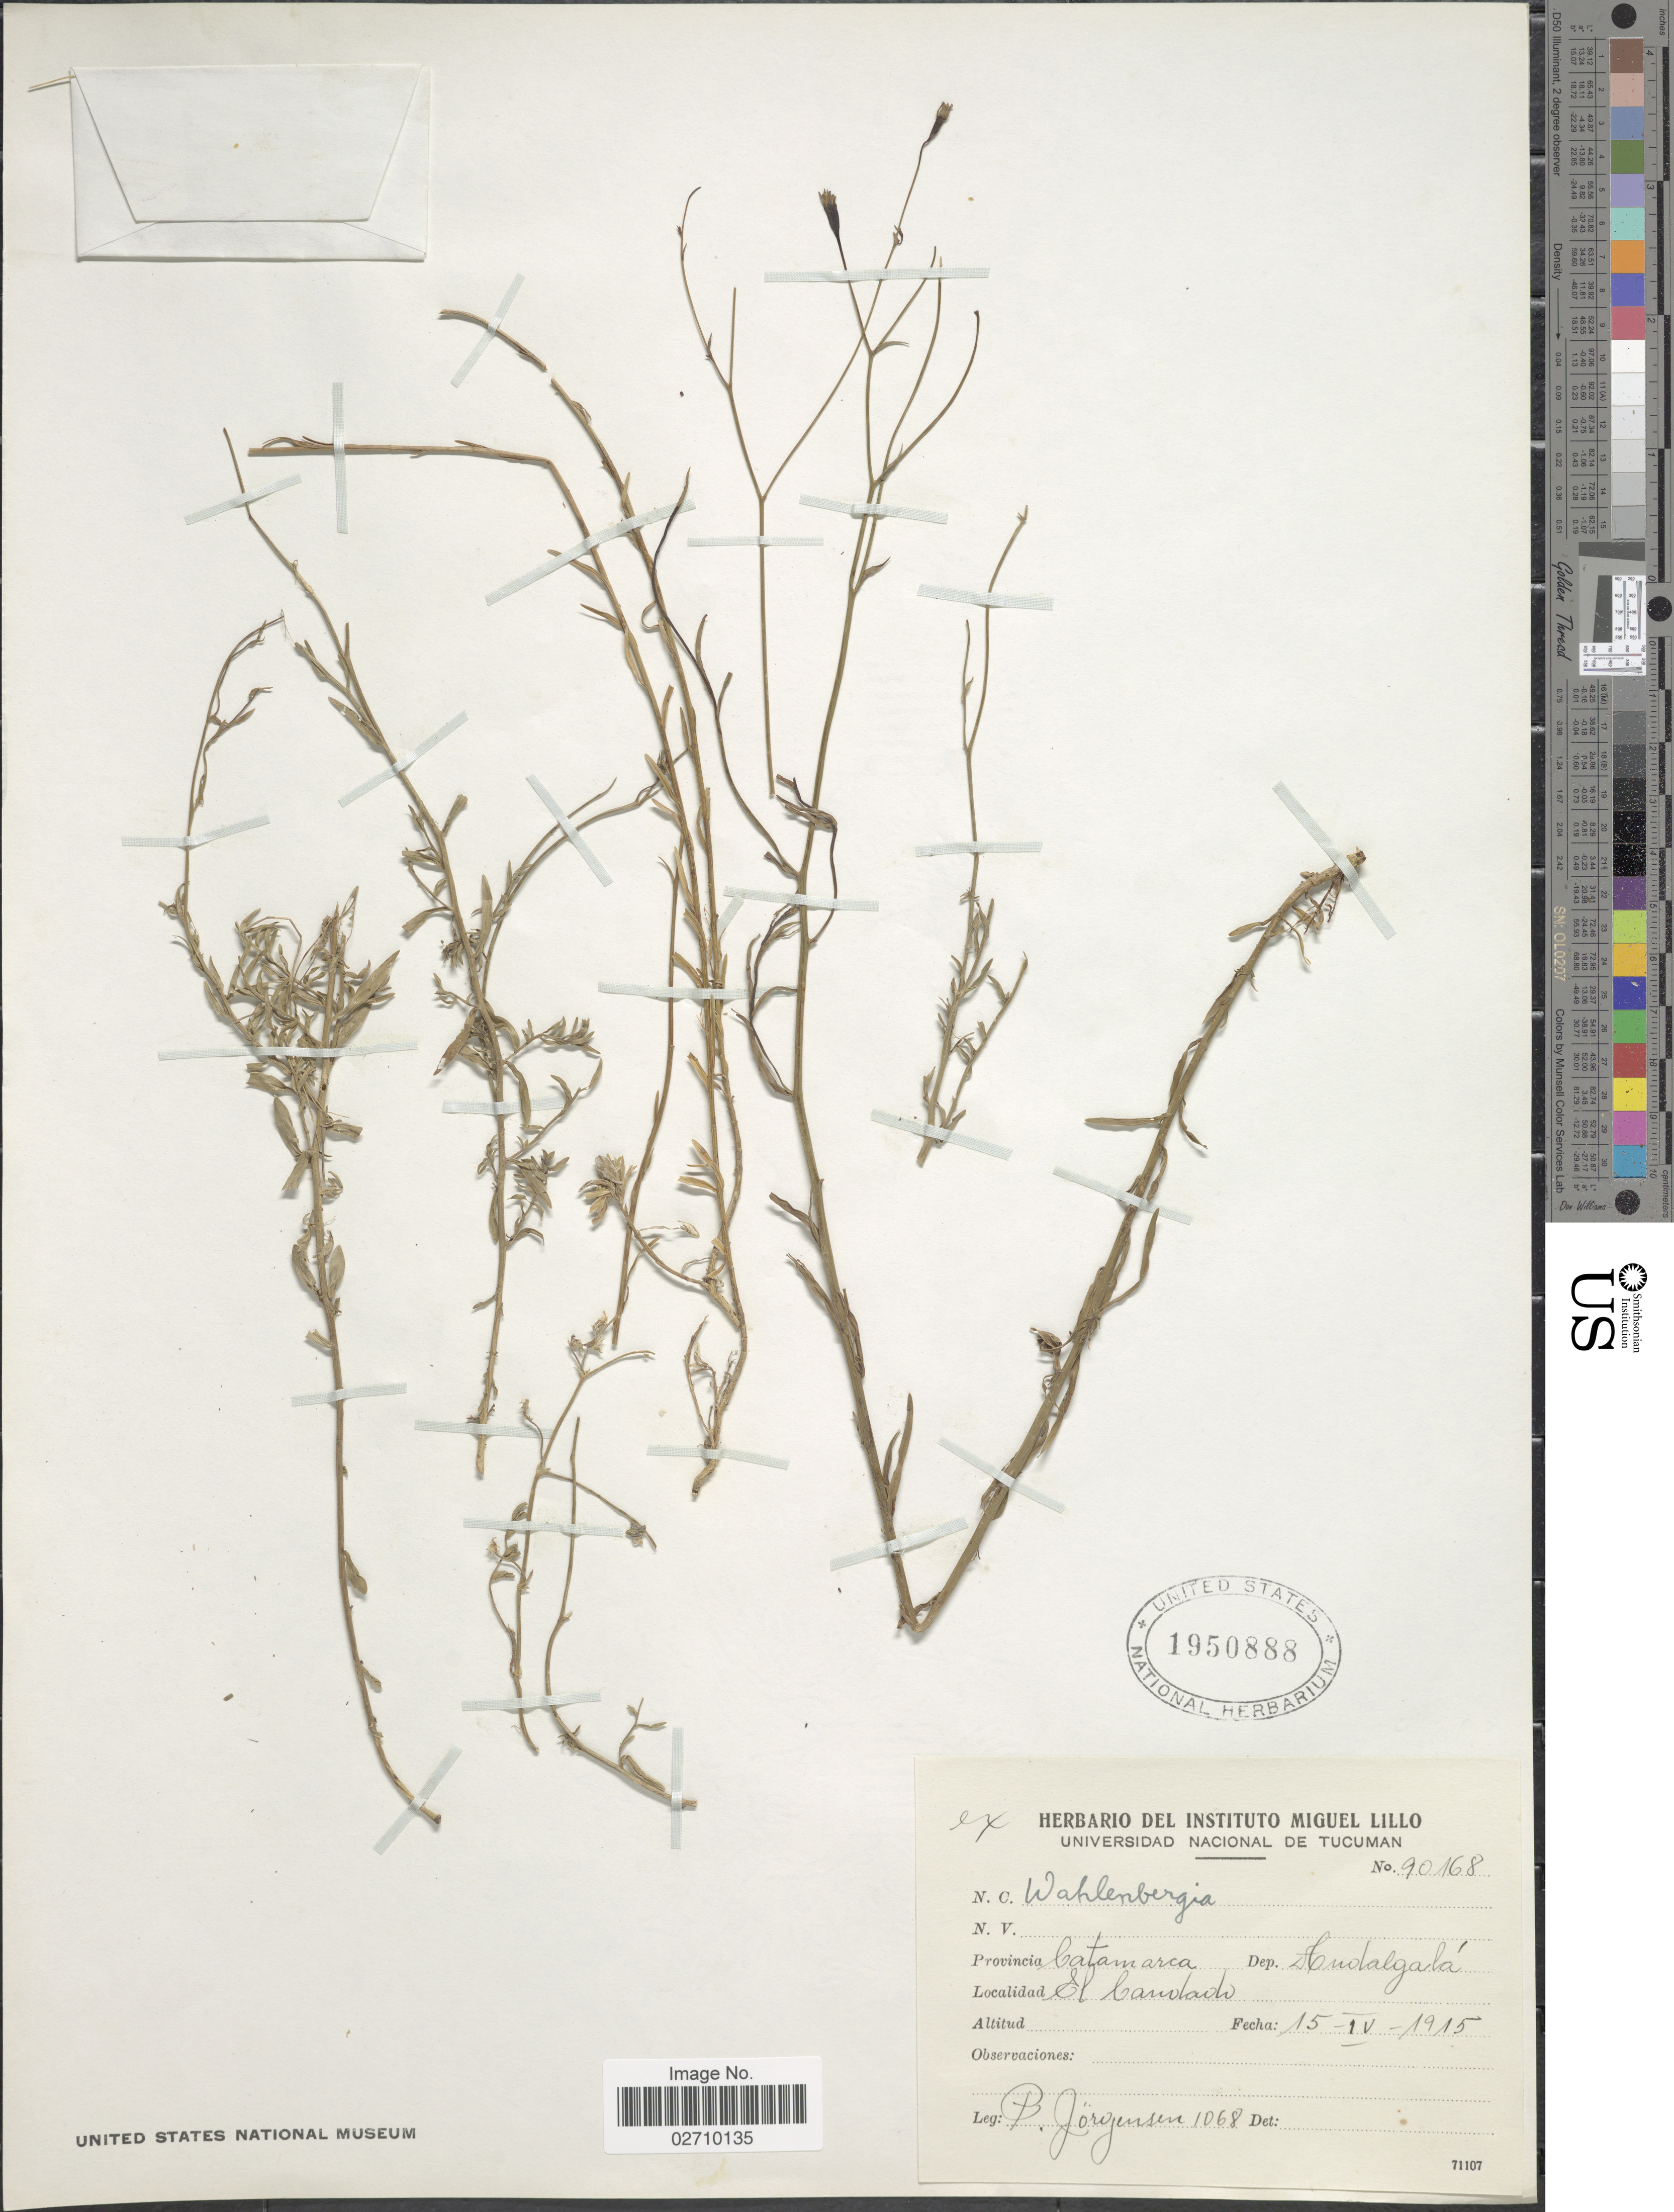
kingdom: Plantae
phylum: Tracheophyta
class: Magnoliopsida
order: Asterales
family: Campanulaceae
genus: Wahlenbergia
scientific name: Wahlenbergia linarioides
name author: (Lam.) A. DC.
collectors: P. Jorgenson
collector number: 1068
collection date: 1915-04-15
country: Argentina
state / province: Catamarca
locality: Dep. Andalgala. El Candado.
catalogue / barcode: US 1950888